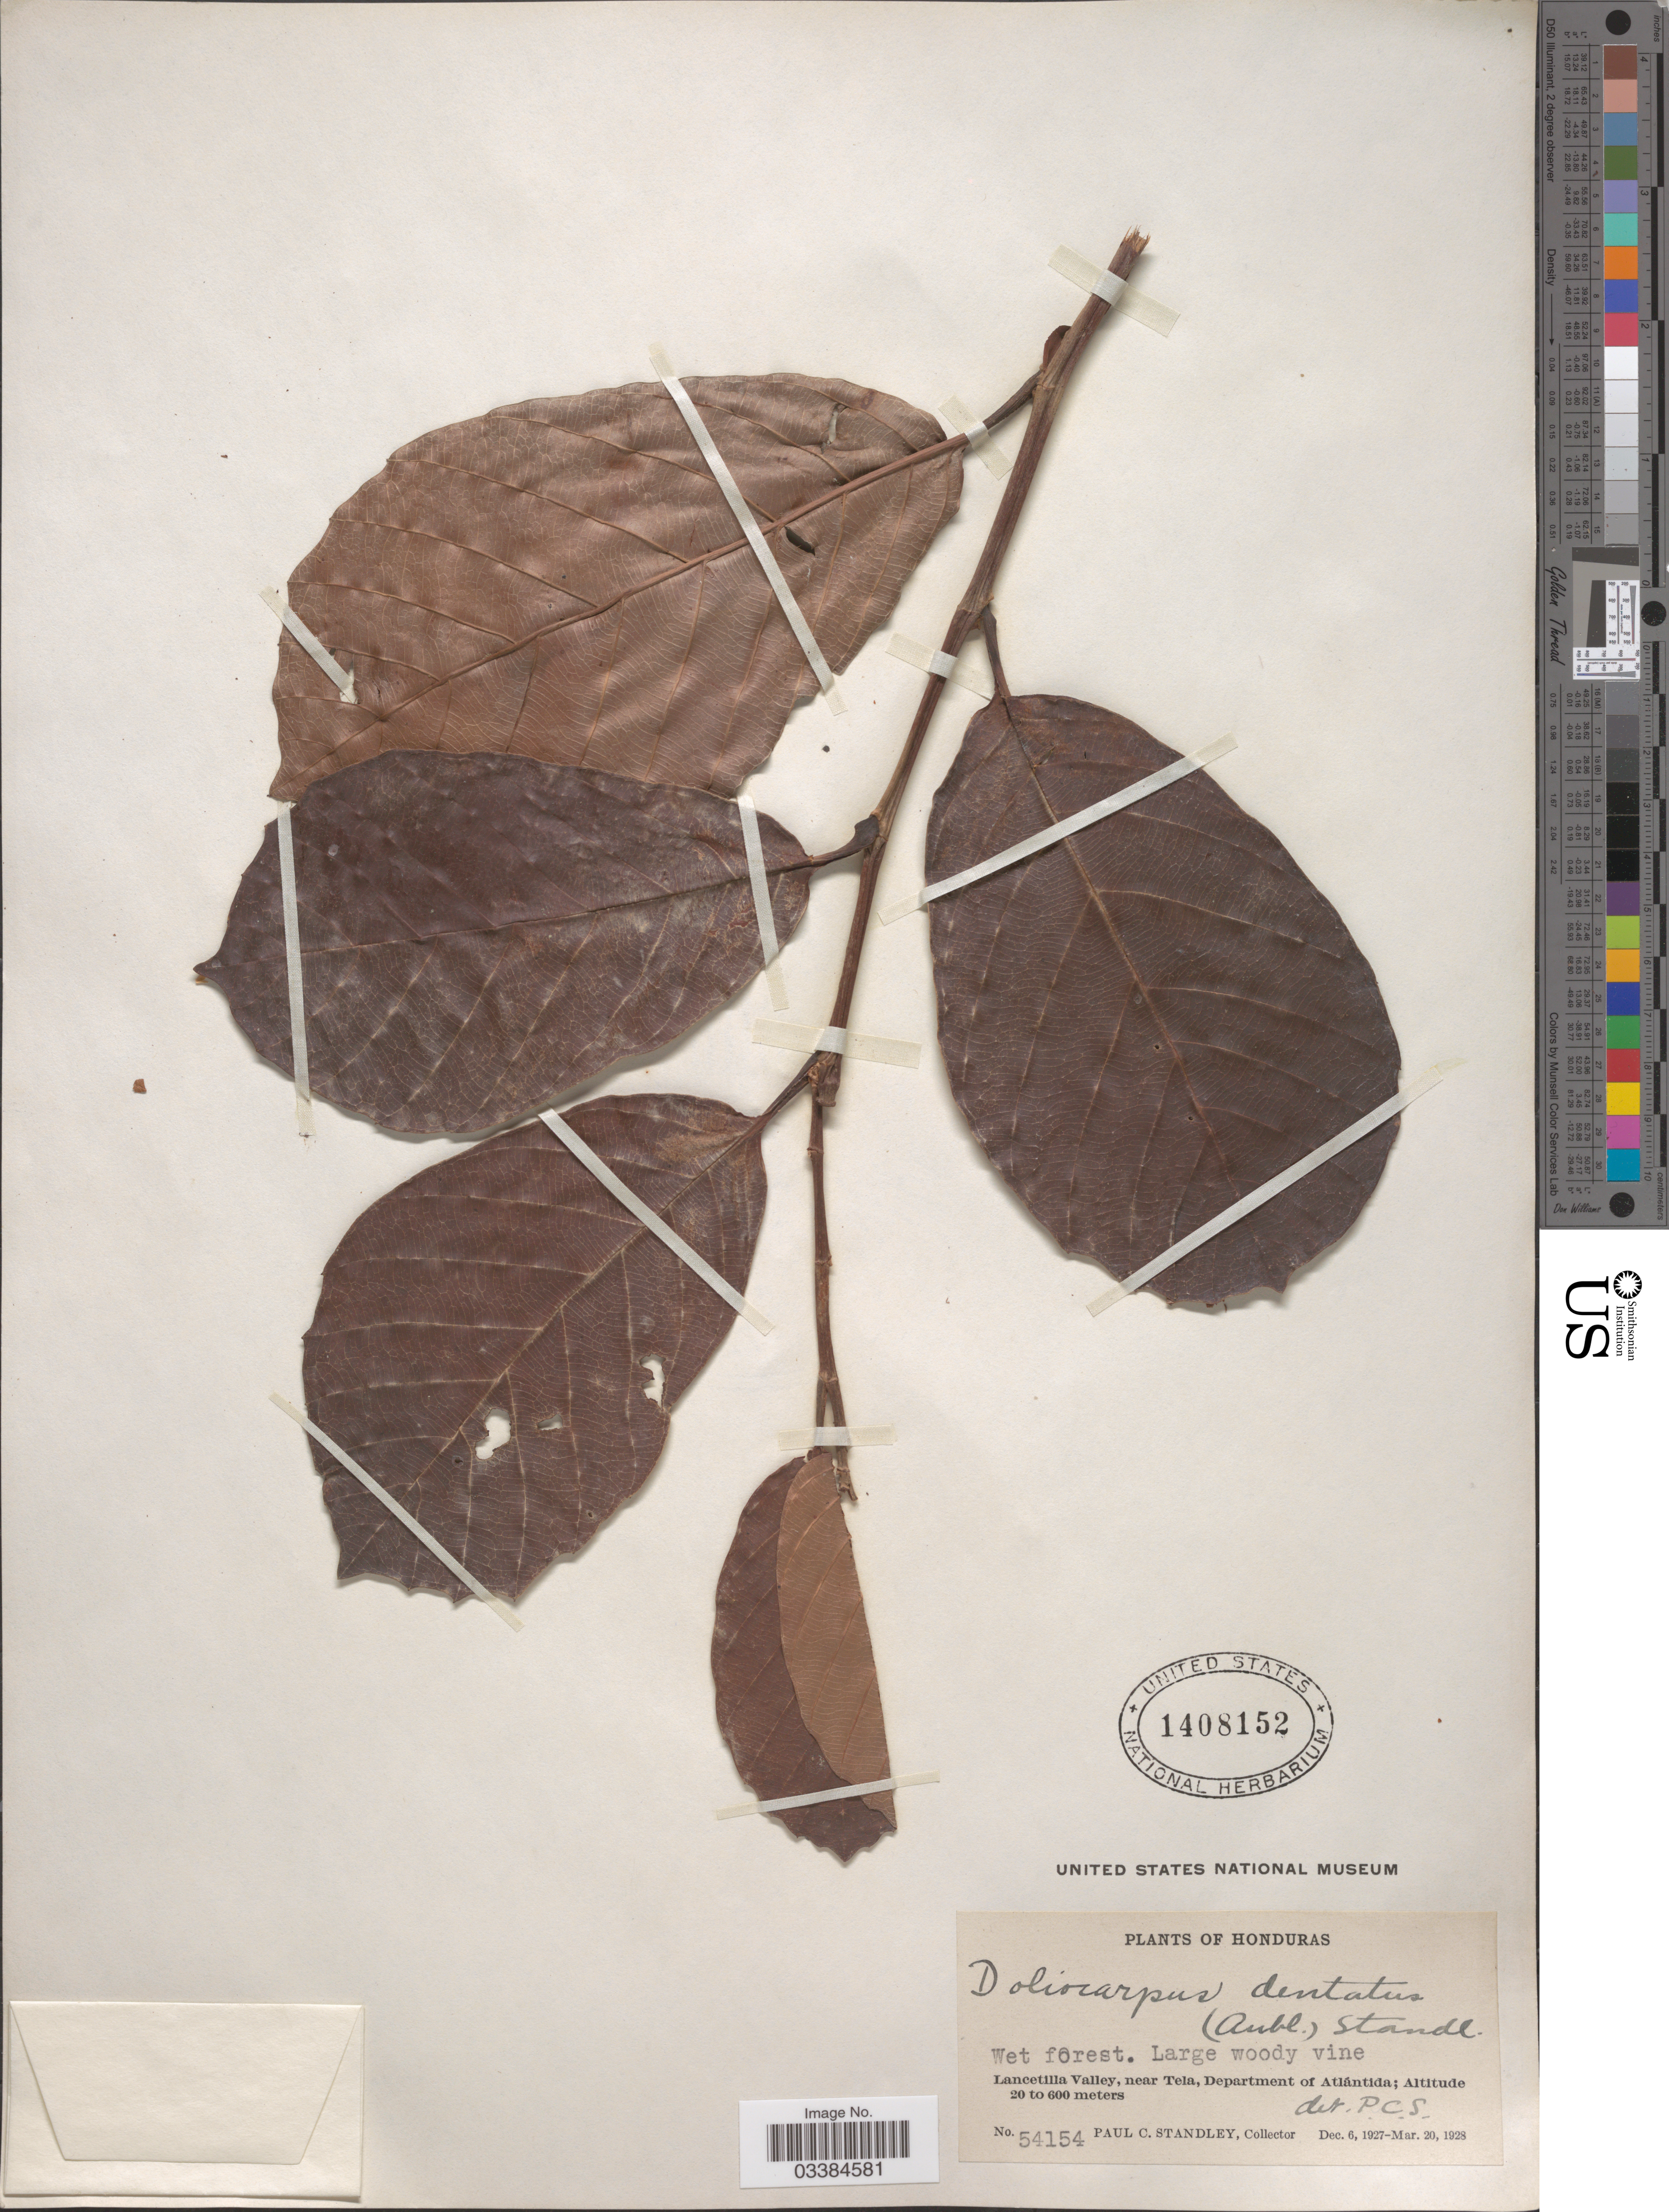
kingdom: Plantae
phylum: Tracheophyta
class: Magnoliopsida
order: Dilleniales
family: Dilleniaceae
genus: Doliocarpus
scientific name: Doliocarpus multiflorus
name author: Standl.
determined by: Victor Longhi Monzoli, João, (BRAZIL)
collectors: P. C. Standley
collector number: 54154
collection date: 1927-12-06/1928-03-20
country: Honduras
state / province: Atlántida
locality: Lancetilla Valley, near Tela, Department of Atlántida.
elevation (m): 20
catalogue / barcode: US 1408152